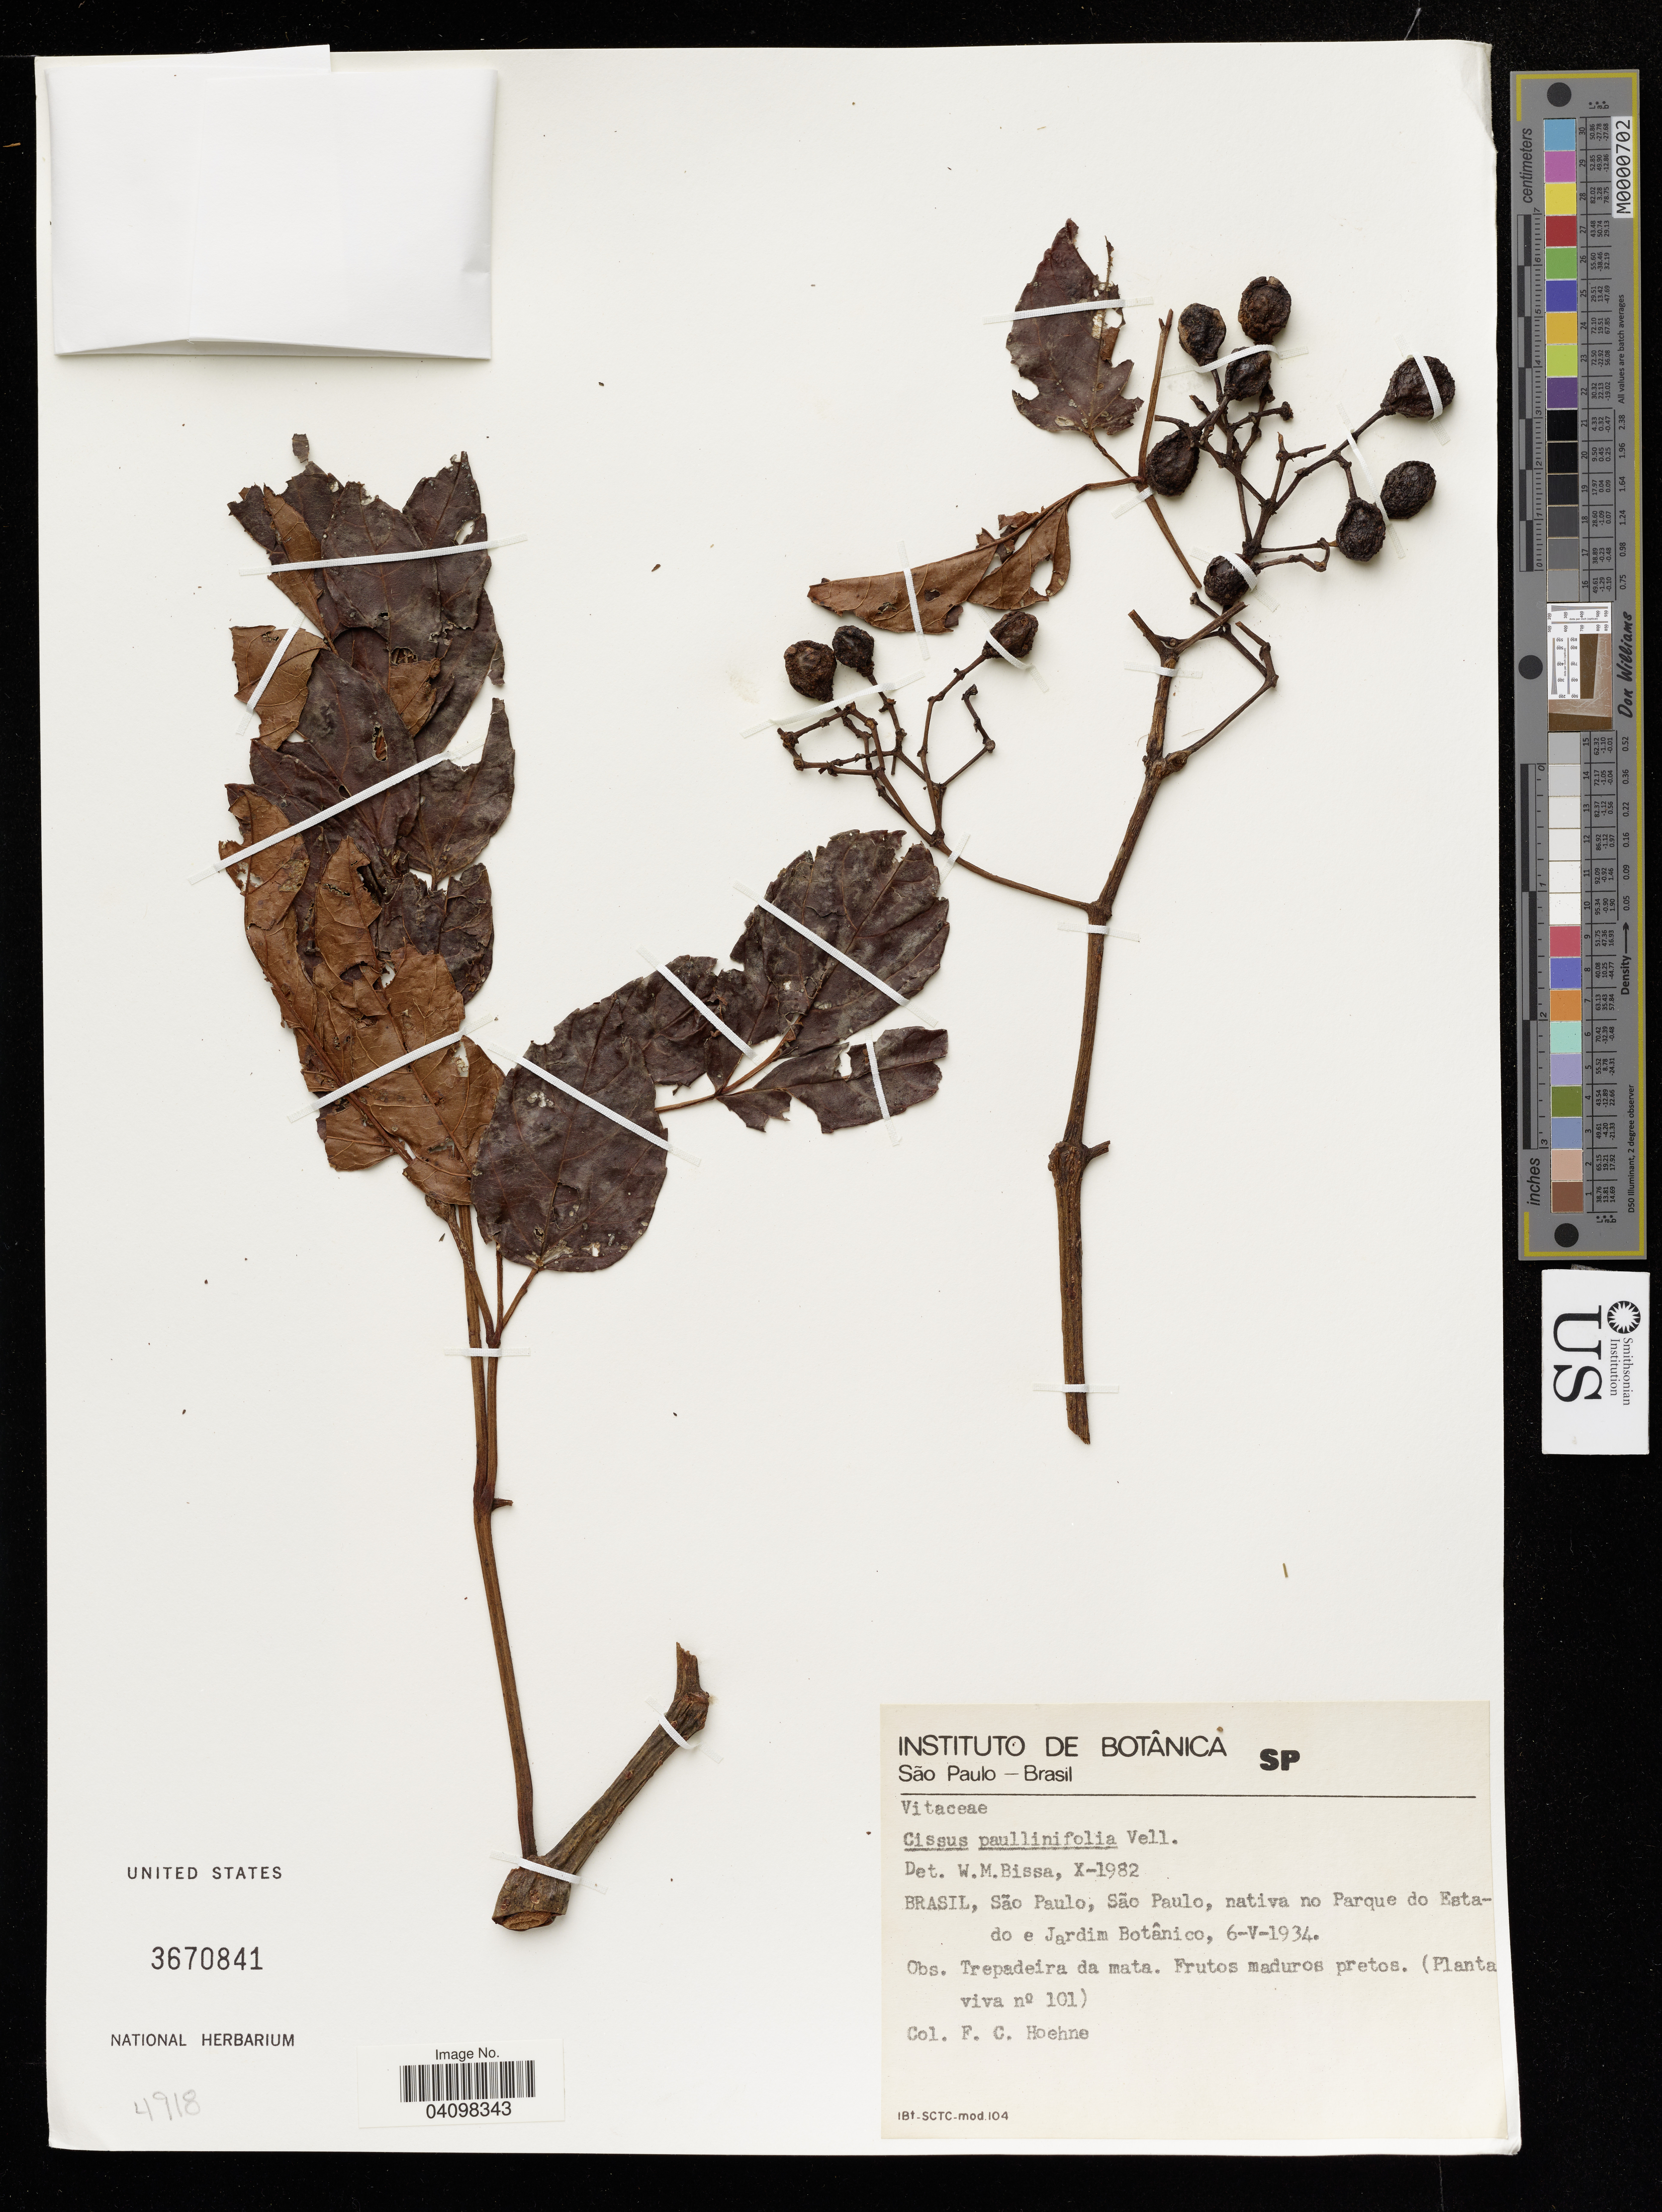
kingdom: Plantae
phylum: Tracheophyta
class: Magnoliopsida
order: Vitales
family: Vitaceae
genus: Cissus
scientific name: Cissus paullinifolia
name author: Vell.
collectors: F. C. Hoehne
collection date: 1934-05-06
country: Brazil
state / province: São Paulo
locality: São Paulo, nativa no Parque do Estado e Jardim Botânico.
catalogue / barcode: US 3670841